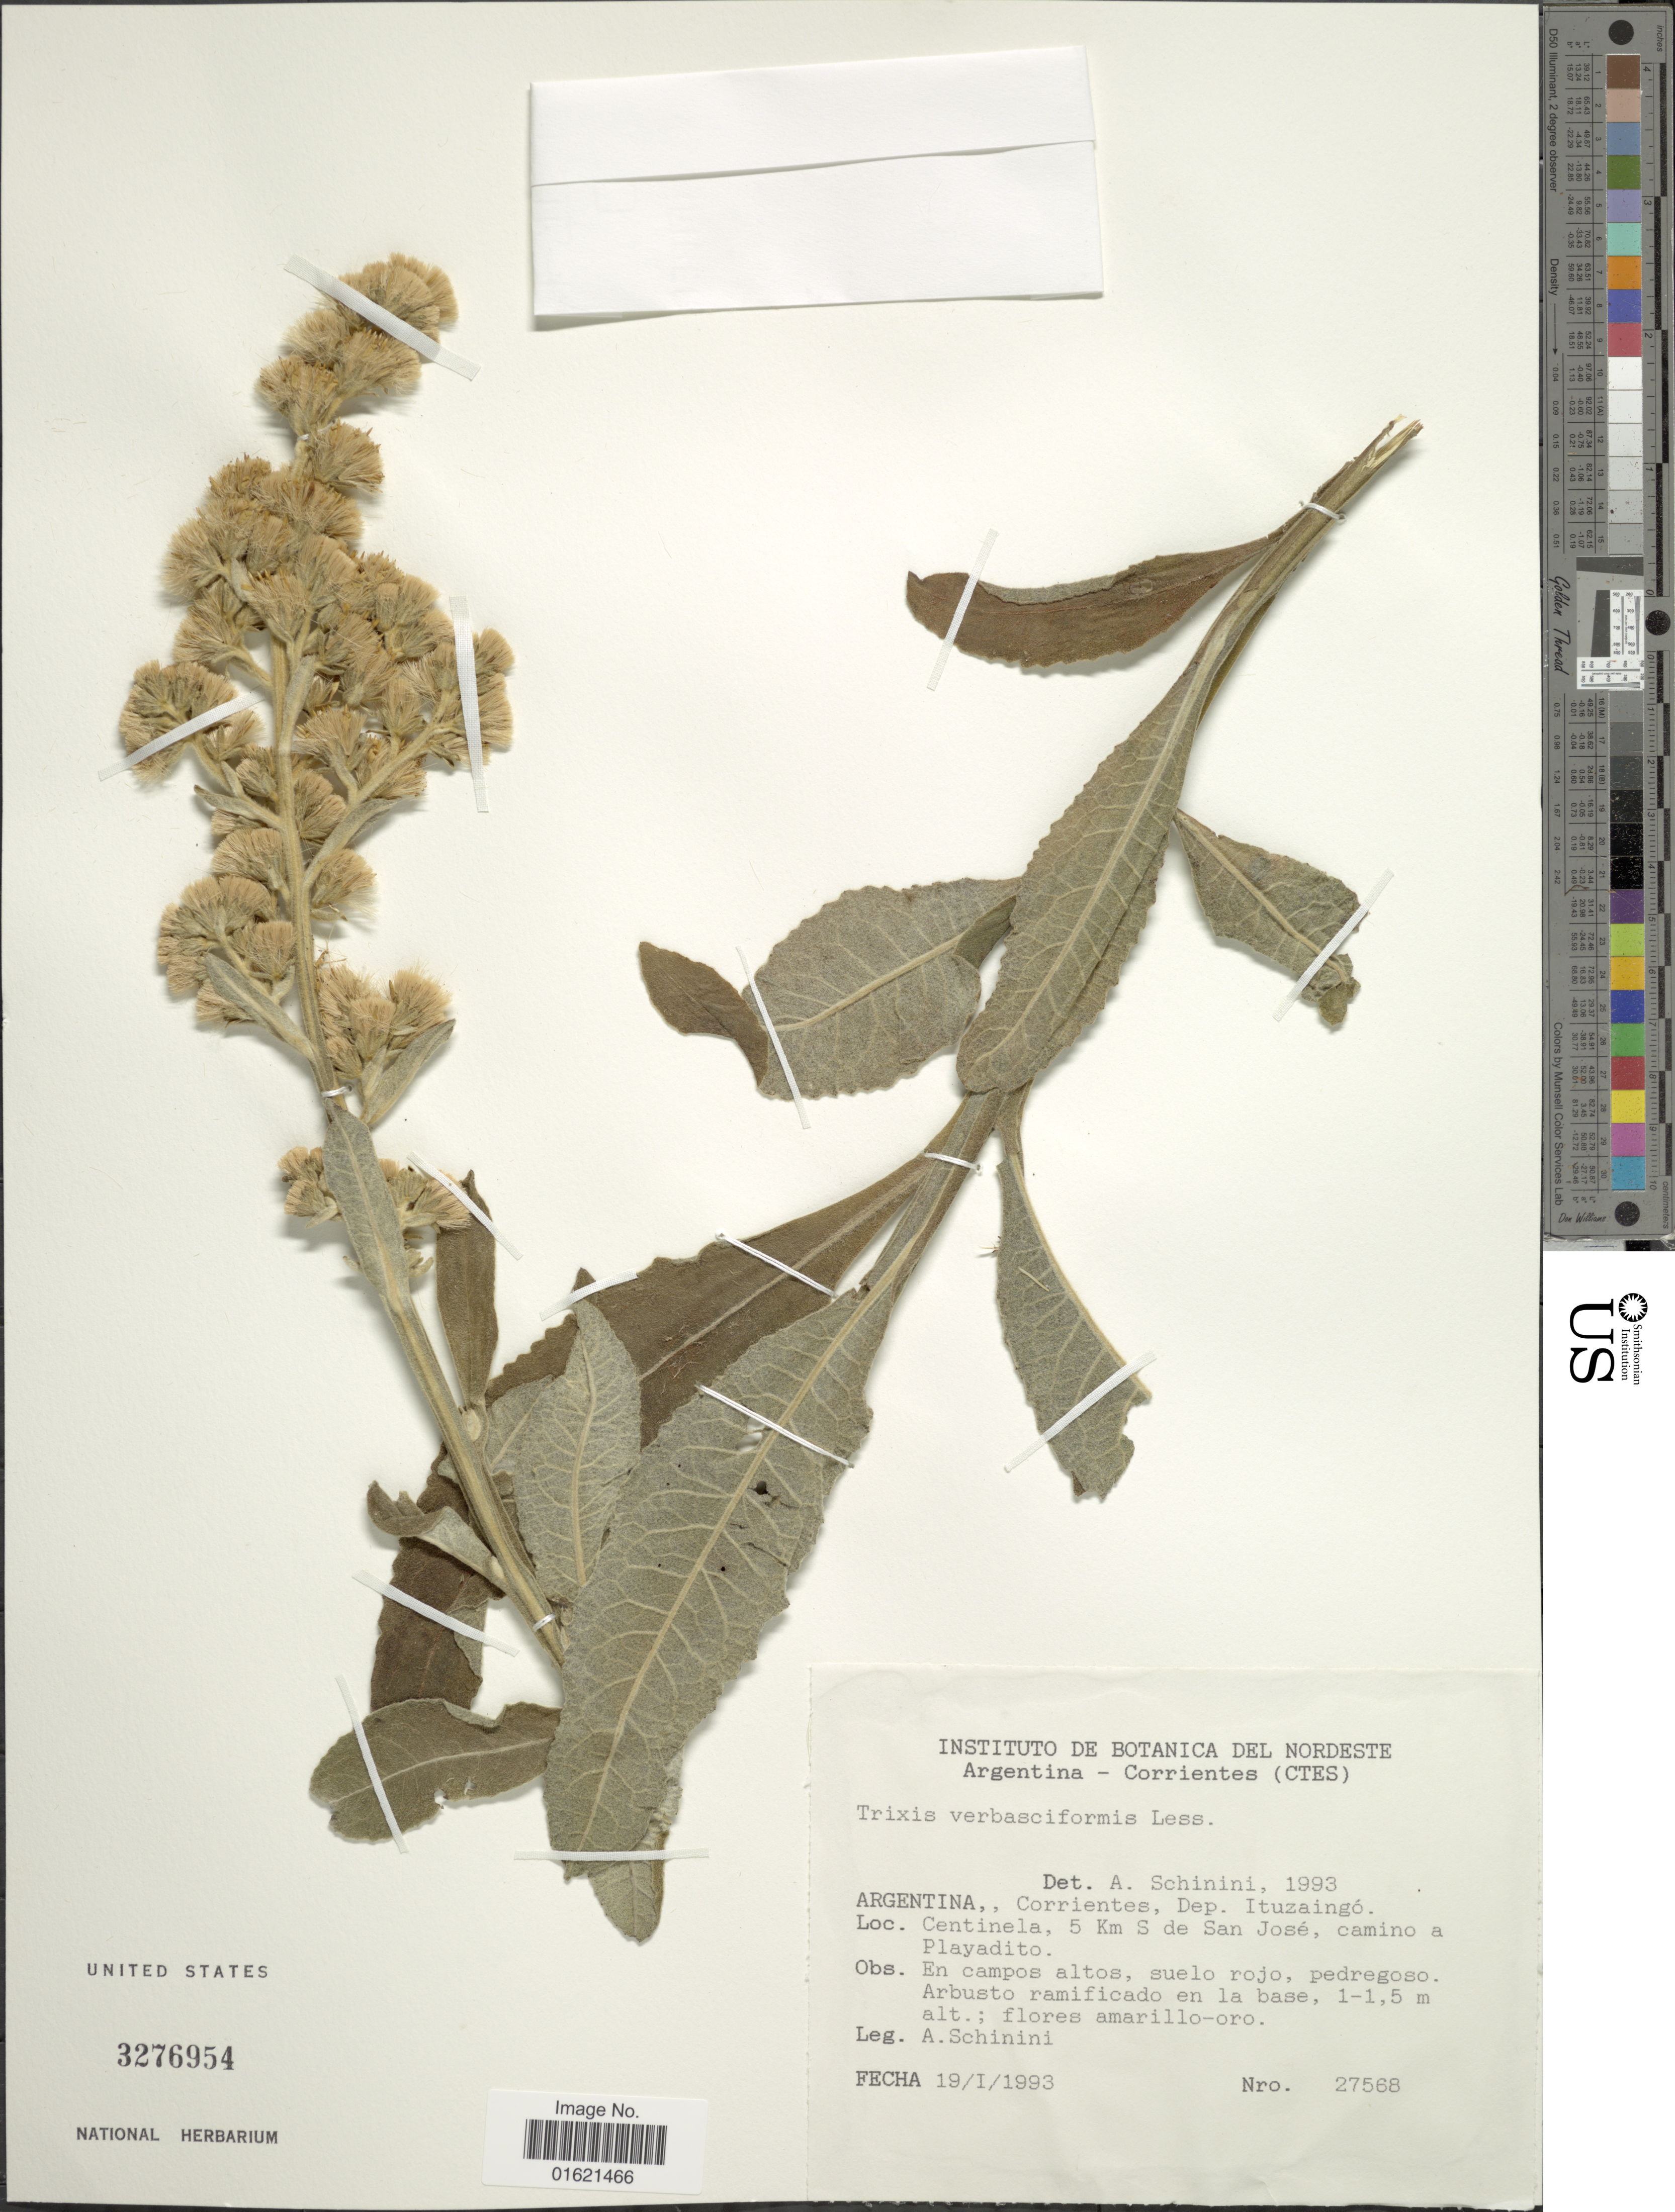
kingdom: Plantae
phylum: Tracheophyta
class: Magnoliopsida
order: Asterales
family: Asteraceae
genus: Trixis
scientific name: Trixis nobilis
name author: (Vell.) Katinas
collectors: A. Schinini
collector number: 27568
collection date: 1993-01-19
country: Argentina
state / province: Corrientes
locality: Dep. Ituzaingo, Centinela, 5 km S e San Jose, camino a Playadito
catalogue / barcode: US 3276954